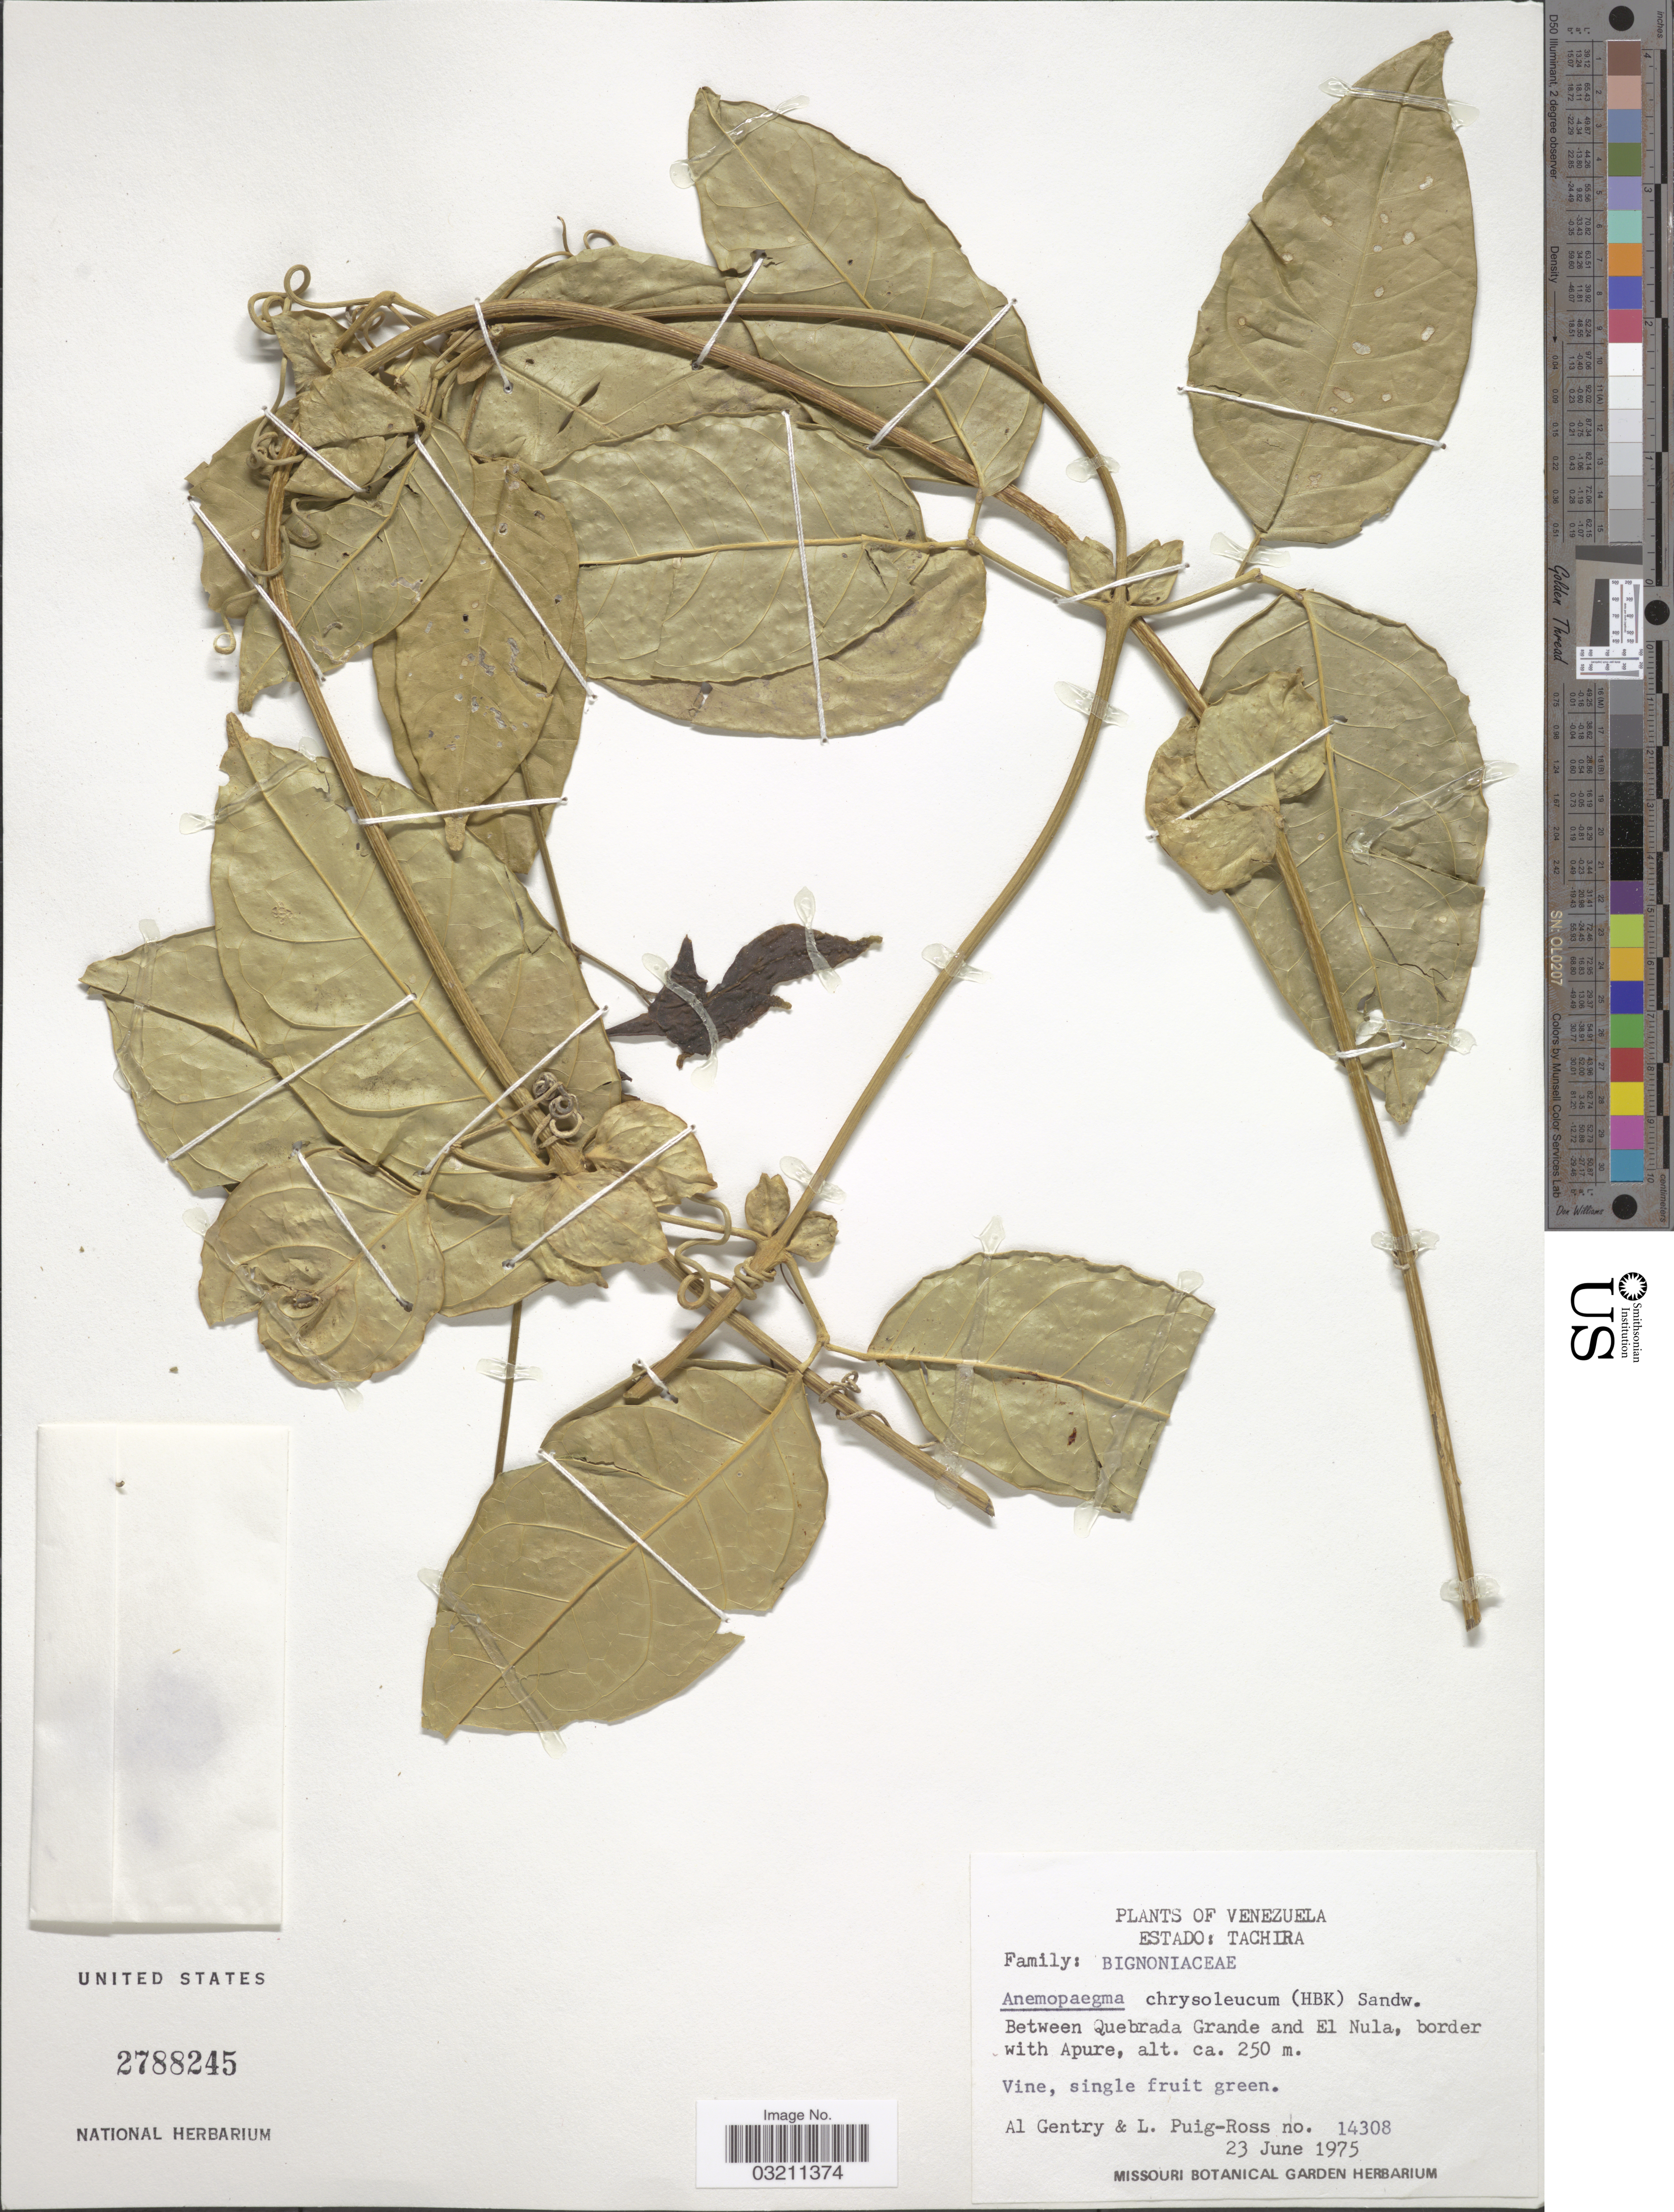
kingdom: Plantae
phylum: Tracheophyta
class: Magnoliopsida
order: Lamiales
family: Bignoniaceae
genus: Anemopaegma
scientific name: Anemopaegma chrysoleucum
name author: (Kunth) Sandwith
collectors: A. H. Gentry & L. Puig-Ross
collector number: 14308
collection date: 1975-06-23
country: Venezuela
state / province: Tachira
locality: Between Quebrada Grande and El Nula, border with Apure.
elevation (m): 250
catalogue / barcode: US 2788245